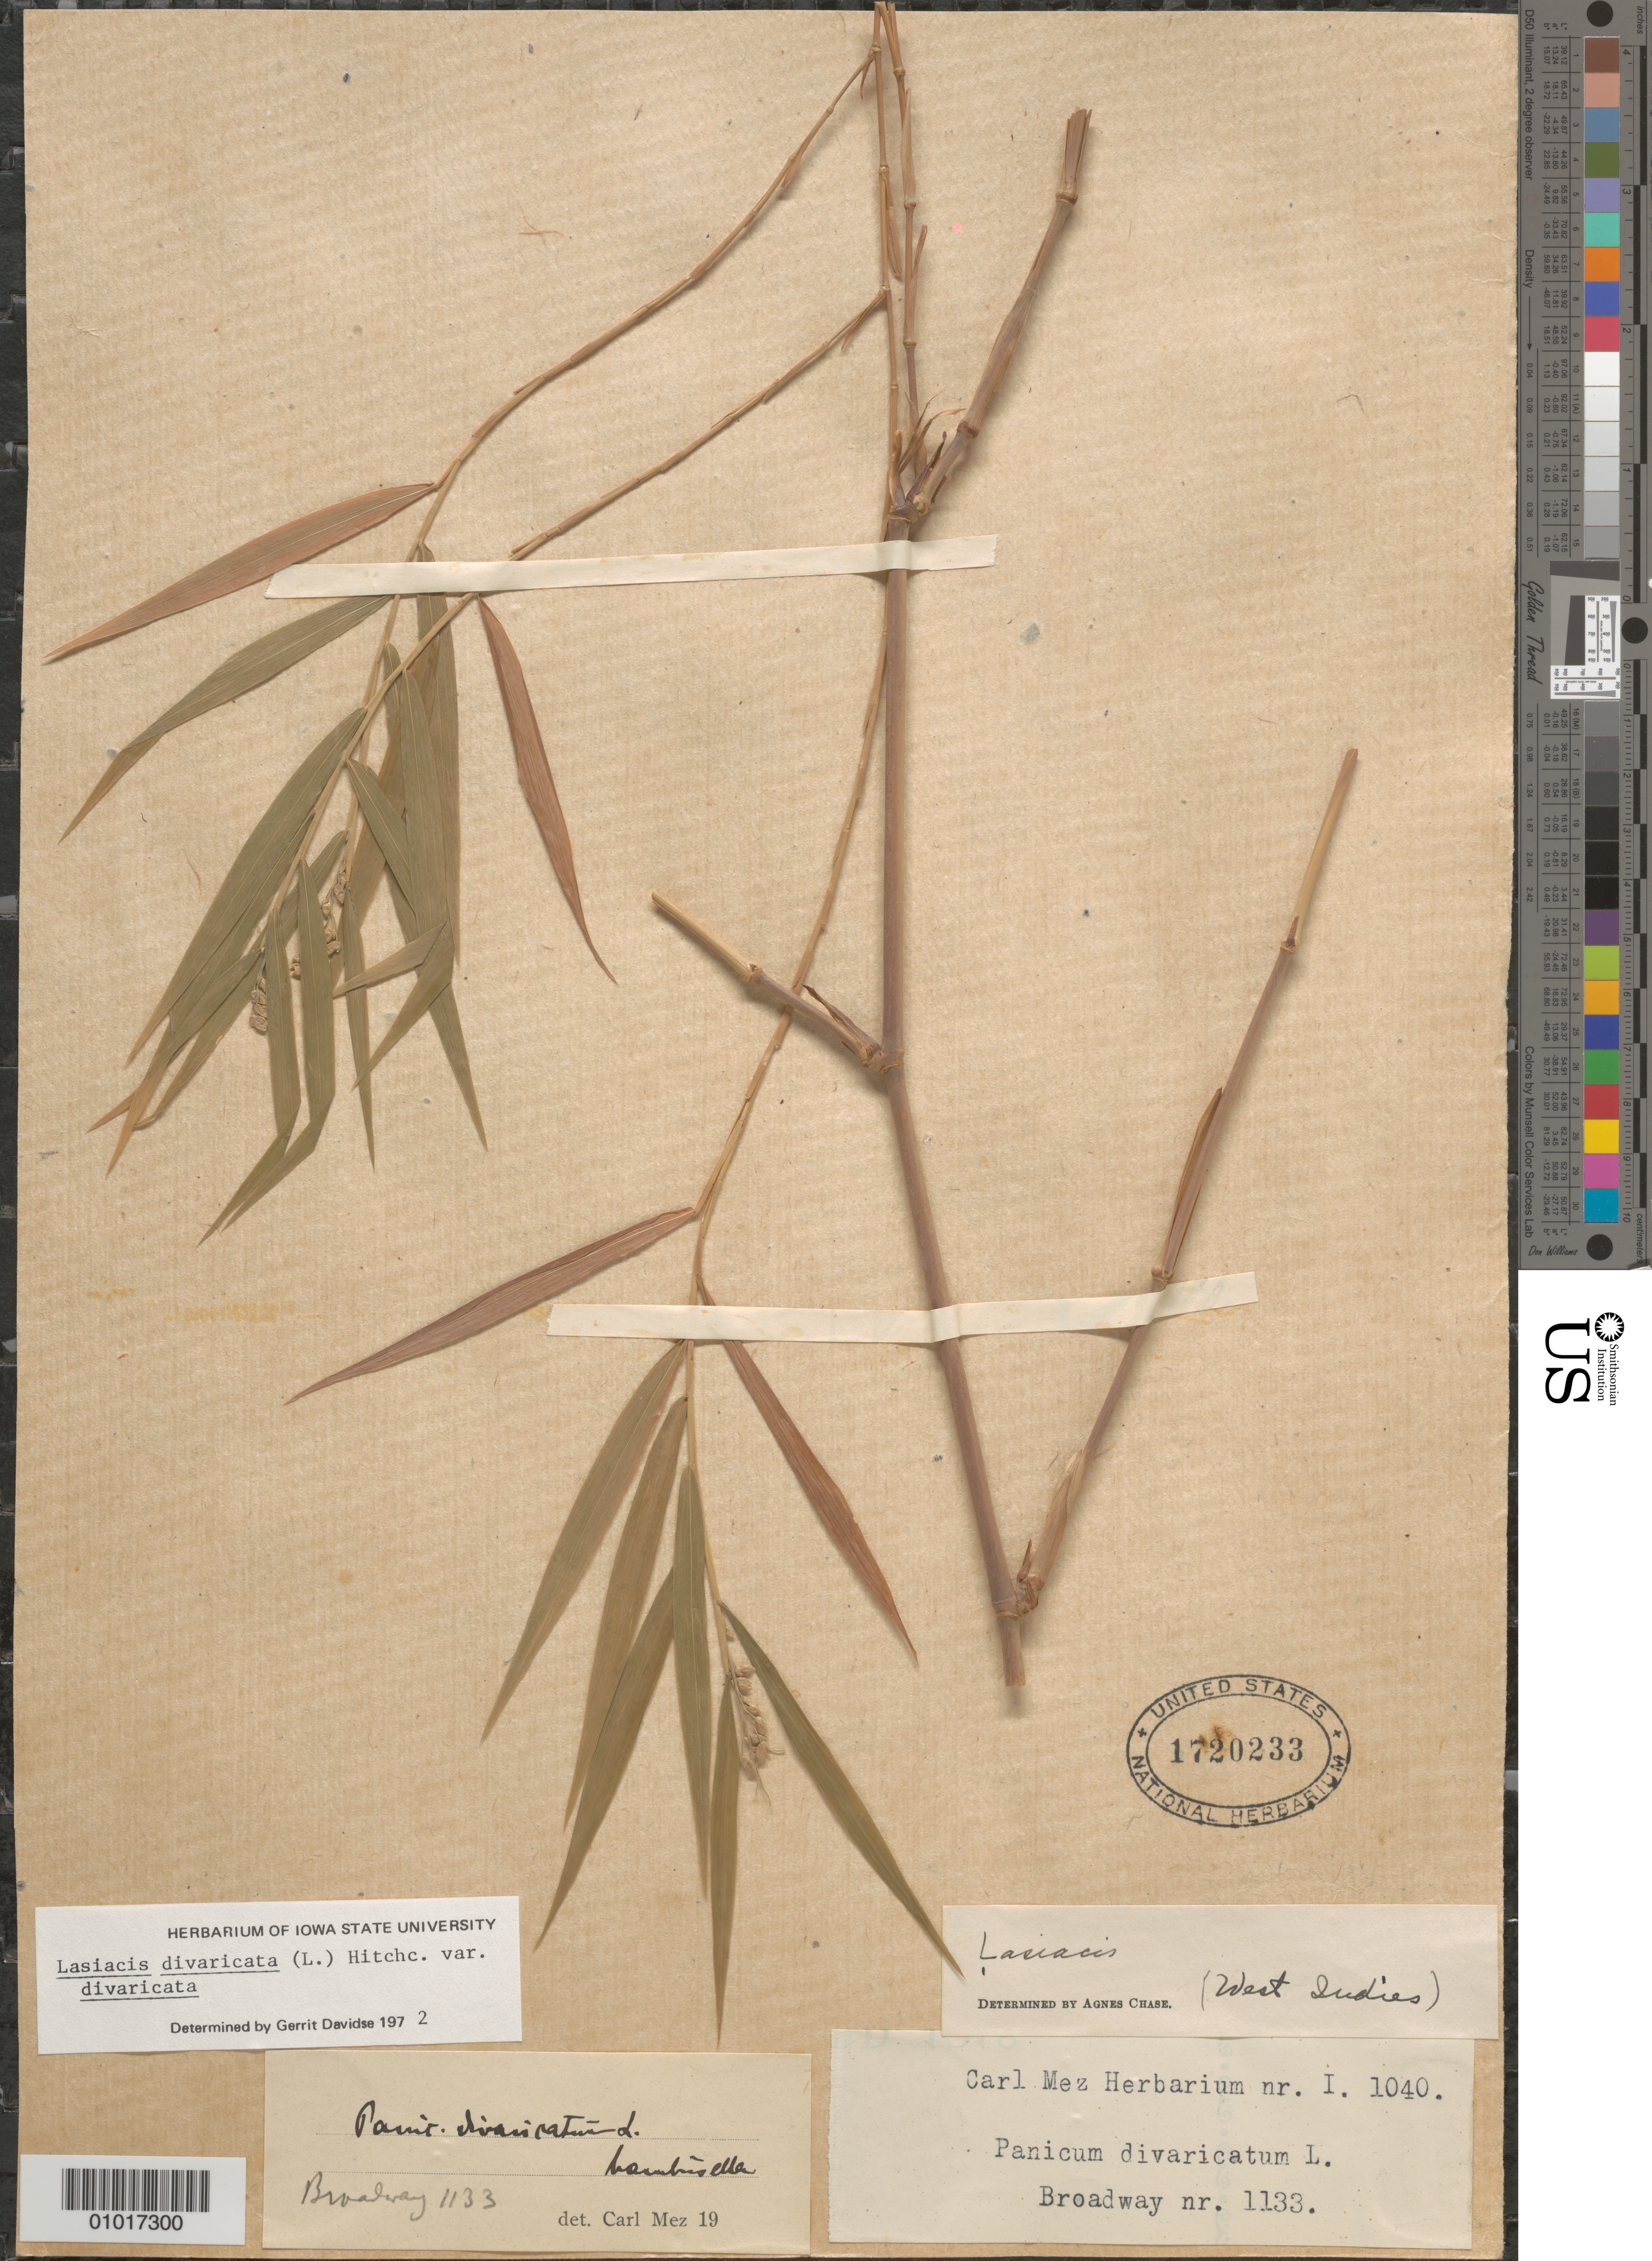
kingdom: Plantae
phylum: Tracheophyta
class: Liliopsida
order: Poales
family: Poaceae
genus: Lasiacis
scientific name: Lasiacis divaricata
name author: (L.) Hitchc.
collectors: W. E. Broadway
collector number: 1133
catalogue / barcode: US 1720233